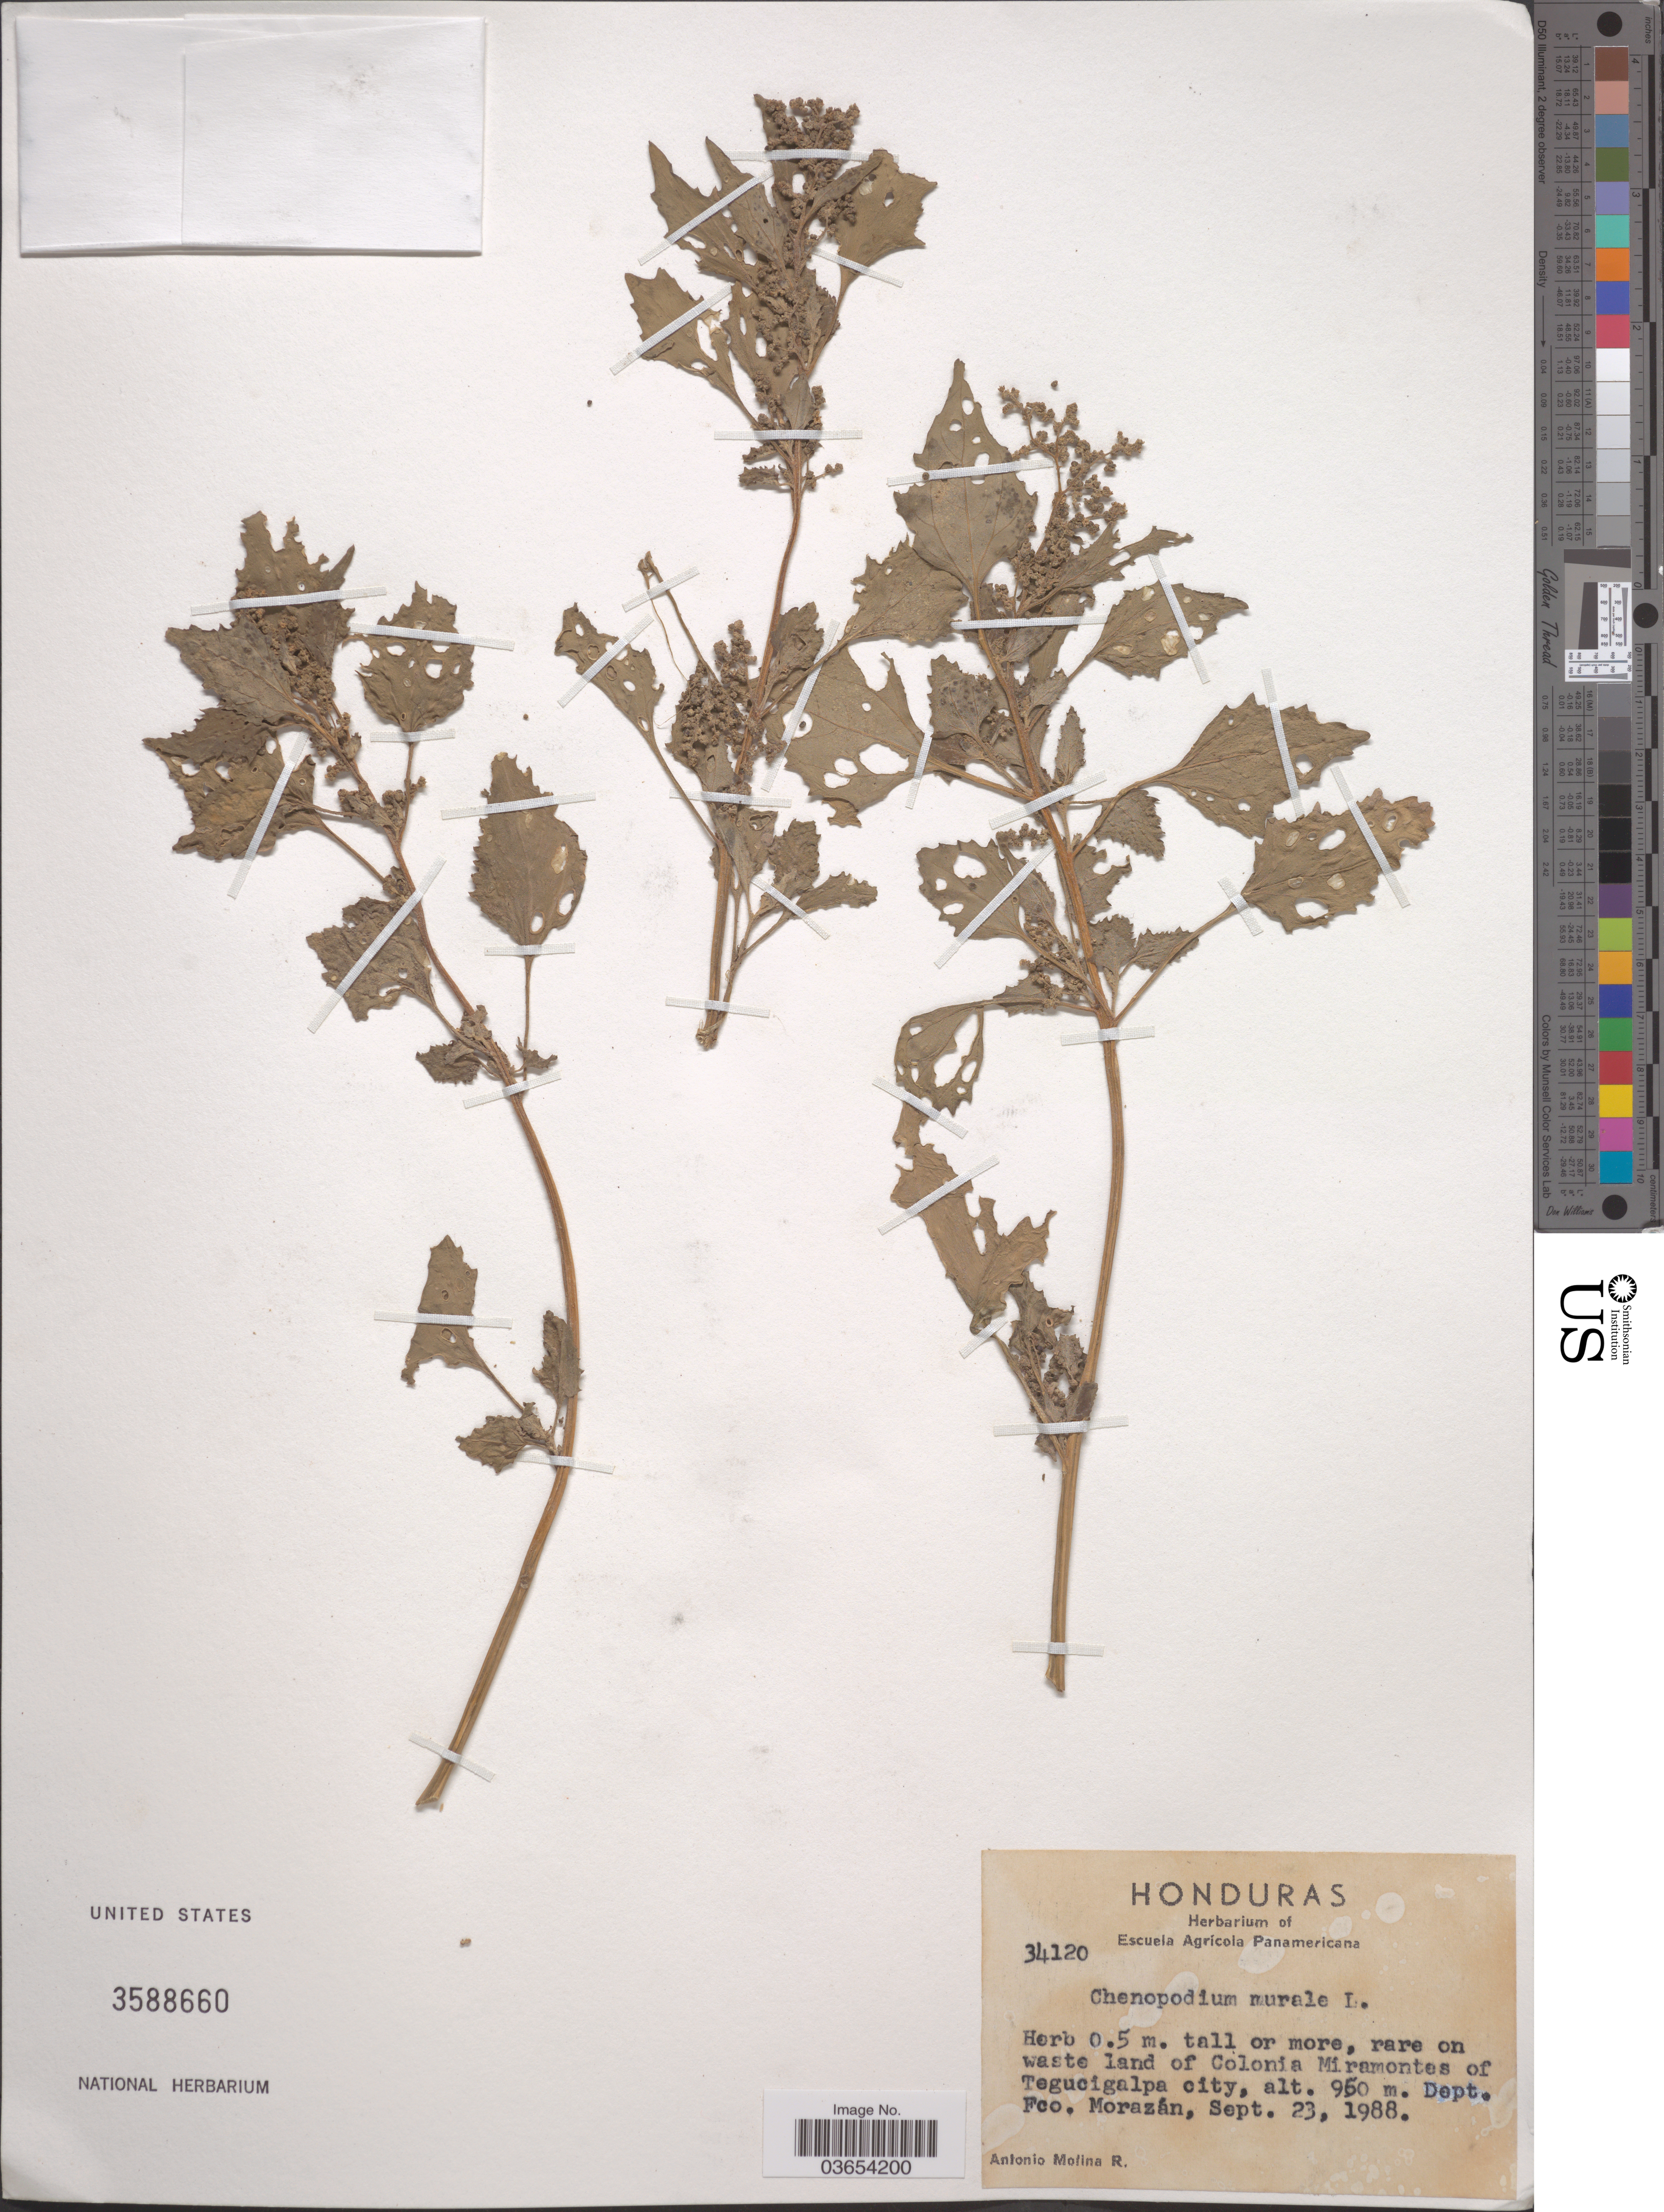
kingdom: Plantae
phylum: Tracheophyta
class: Magnoliopsida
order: Caryophyllales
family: Amaranthaceae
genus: Chenopodium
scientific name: Chenopodium murale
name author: L.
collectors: A. Molina R.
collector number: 34120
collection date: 1988-09-23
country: Honduras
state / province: Fco. Morazán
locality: Rare on waste land of Colonia Miramontes of Tegucigalpa city. Dept. Fco. Morazán.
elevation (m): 950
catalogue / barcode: US 3588660